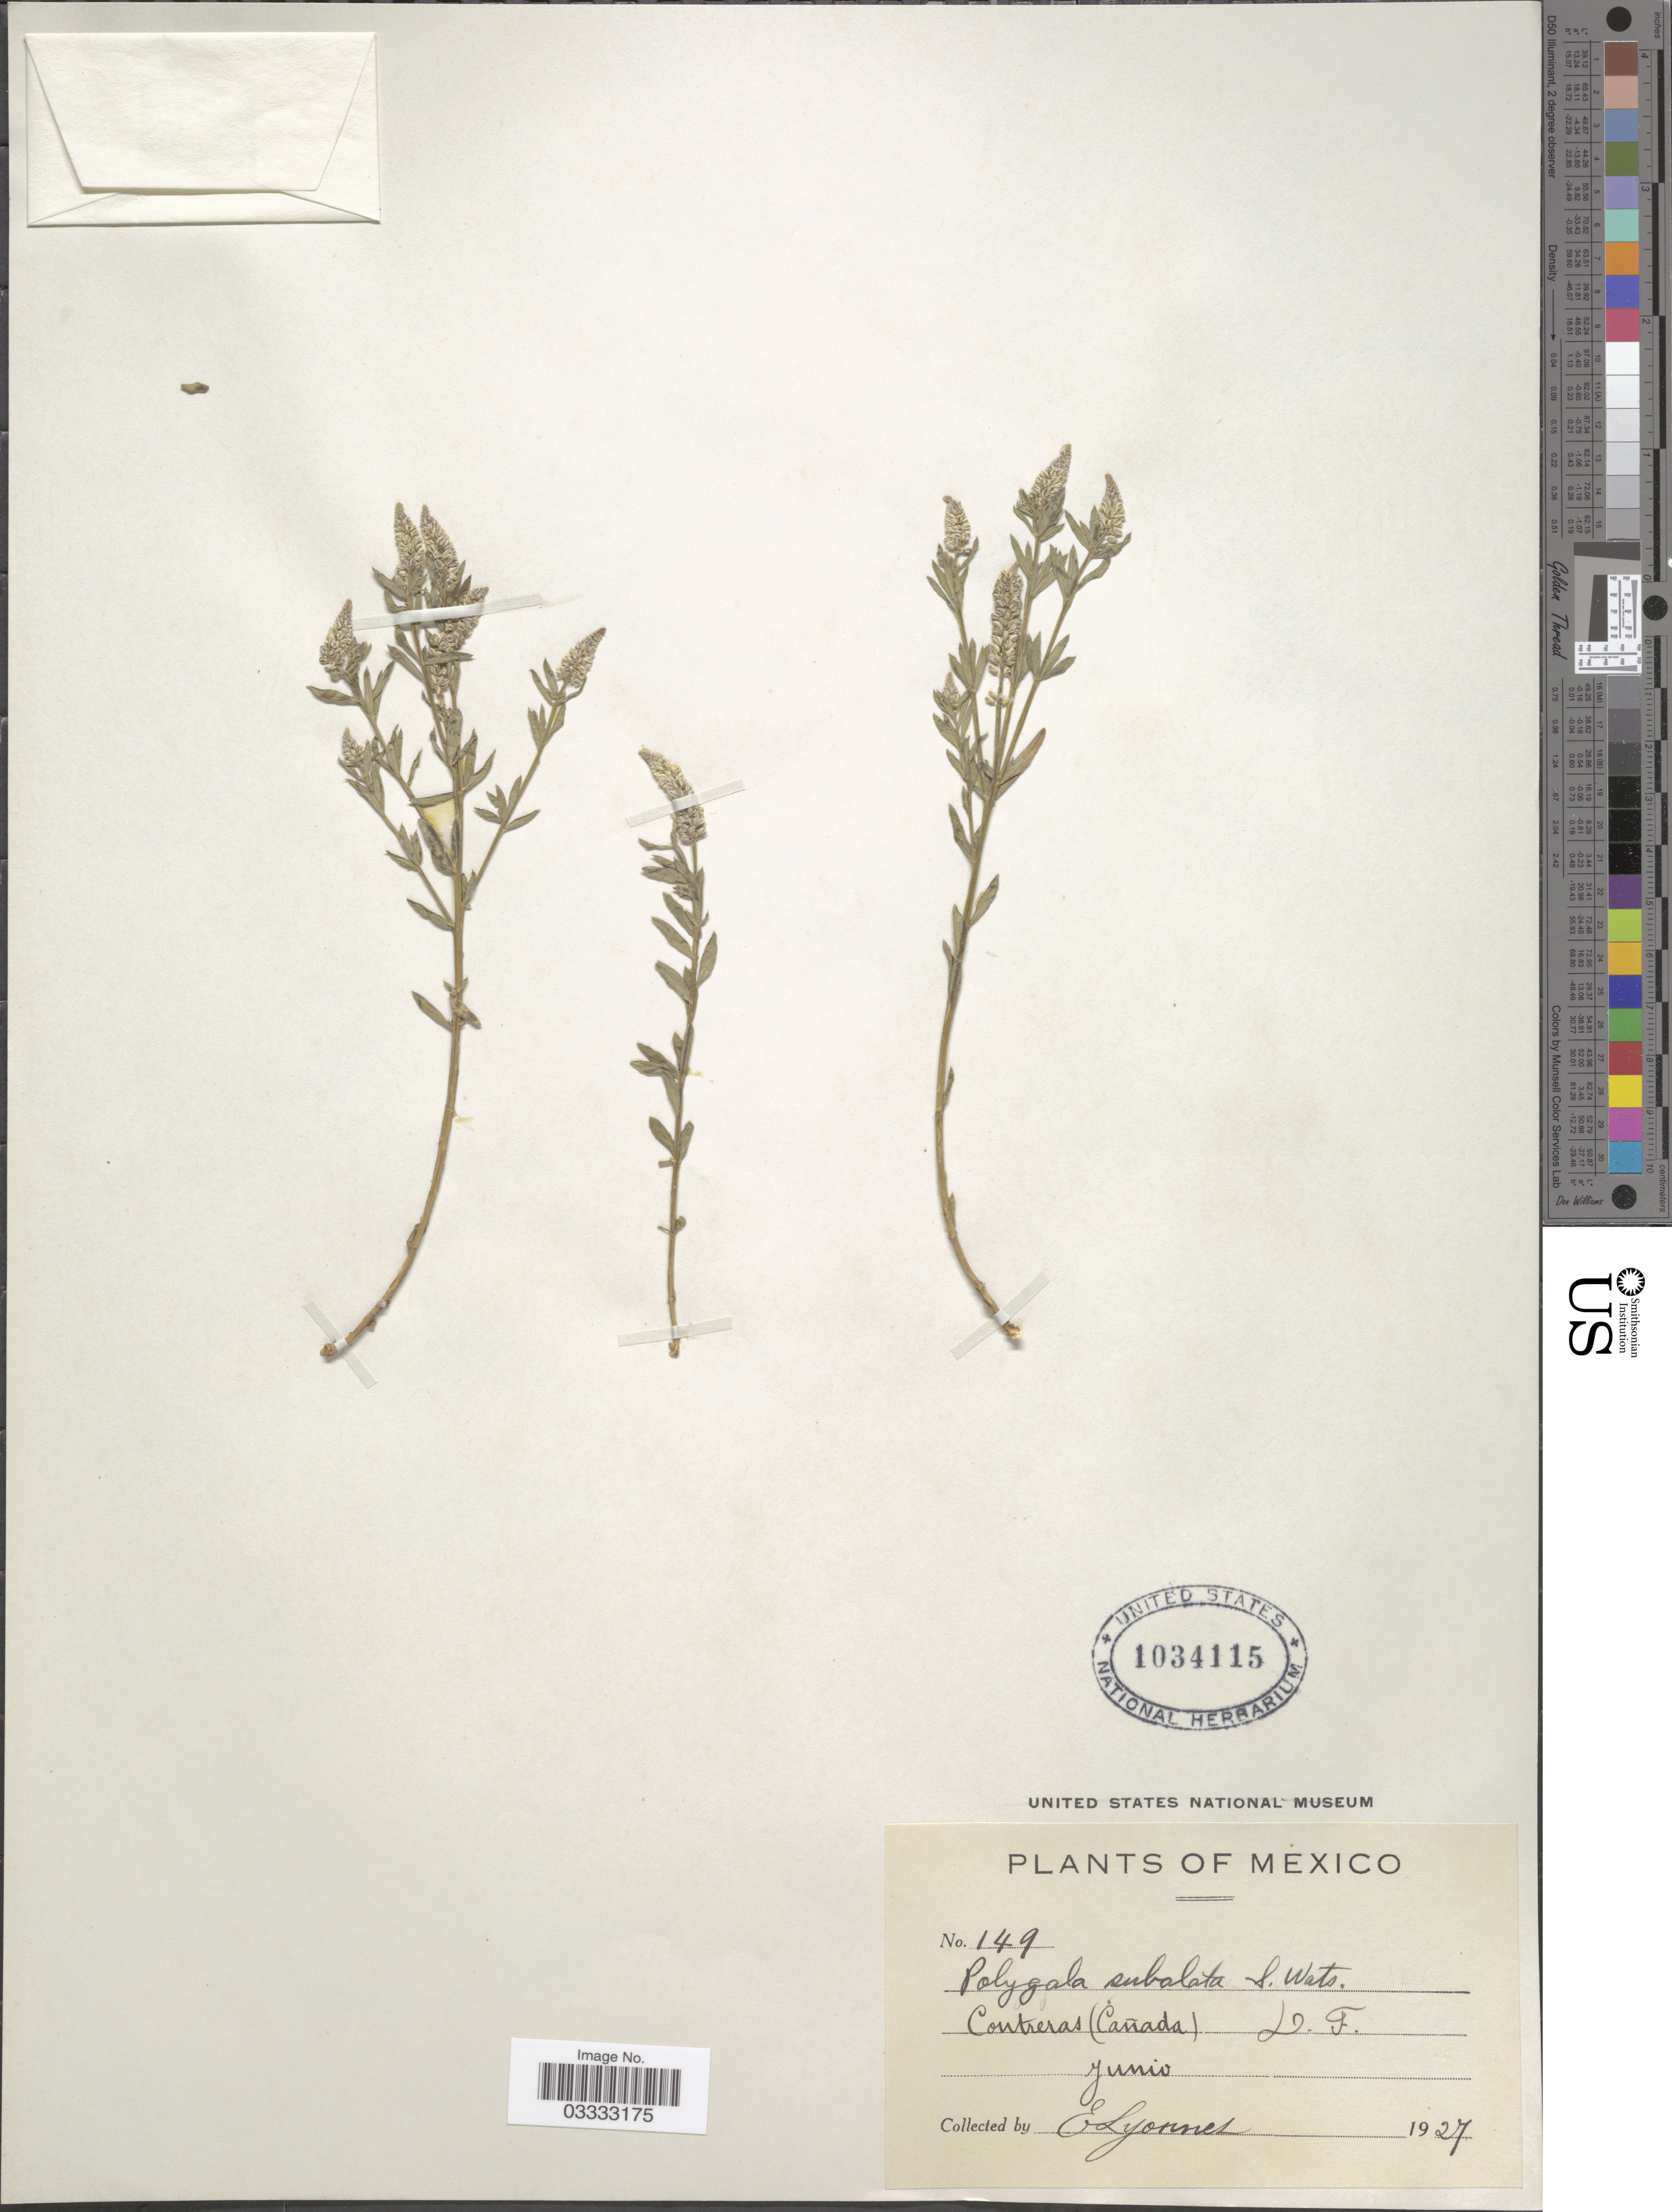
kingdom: Plantae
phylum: Tracheophyta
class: Magnoliopsida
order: Fabales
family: Polygalaceae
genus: Polygala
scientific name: Polygala subalata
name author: S. Watson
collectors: E. Lyonnet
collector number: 149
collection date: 1927-06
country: Mexico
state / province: Distrito Federal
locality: Contreras (Cañada)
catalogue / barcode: US 1034115